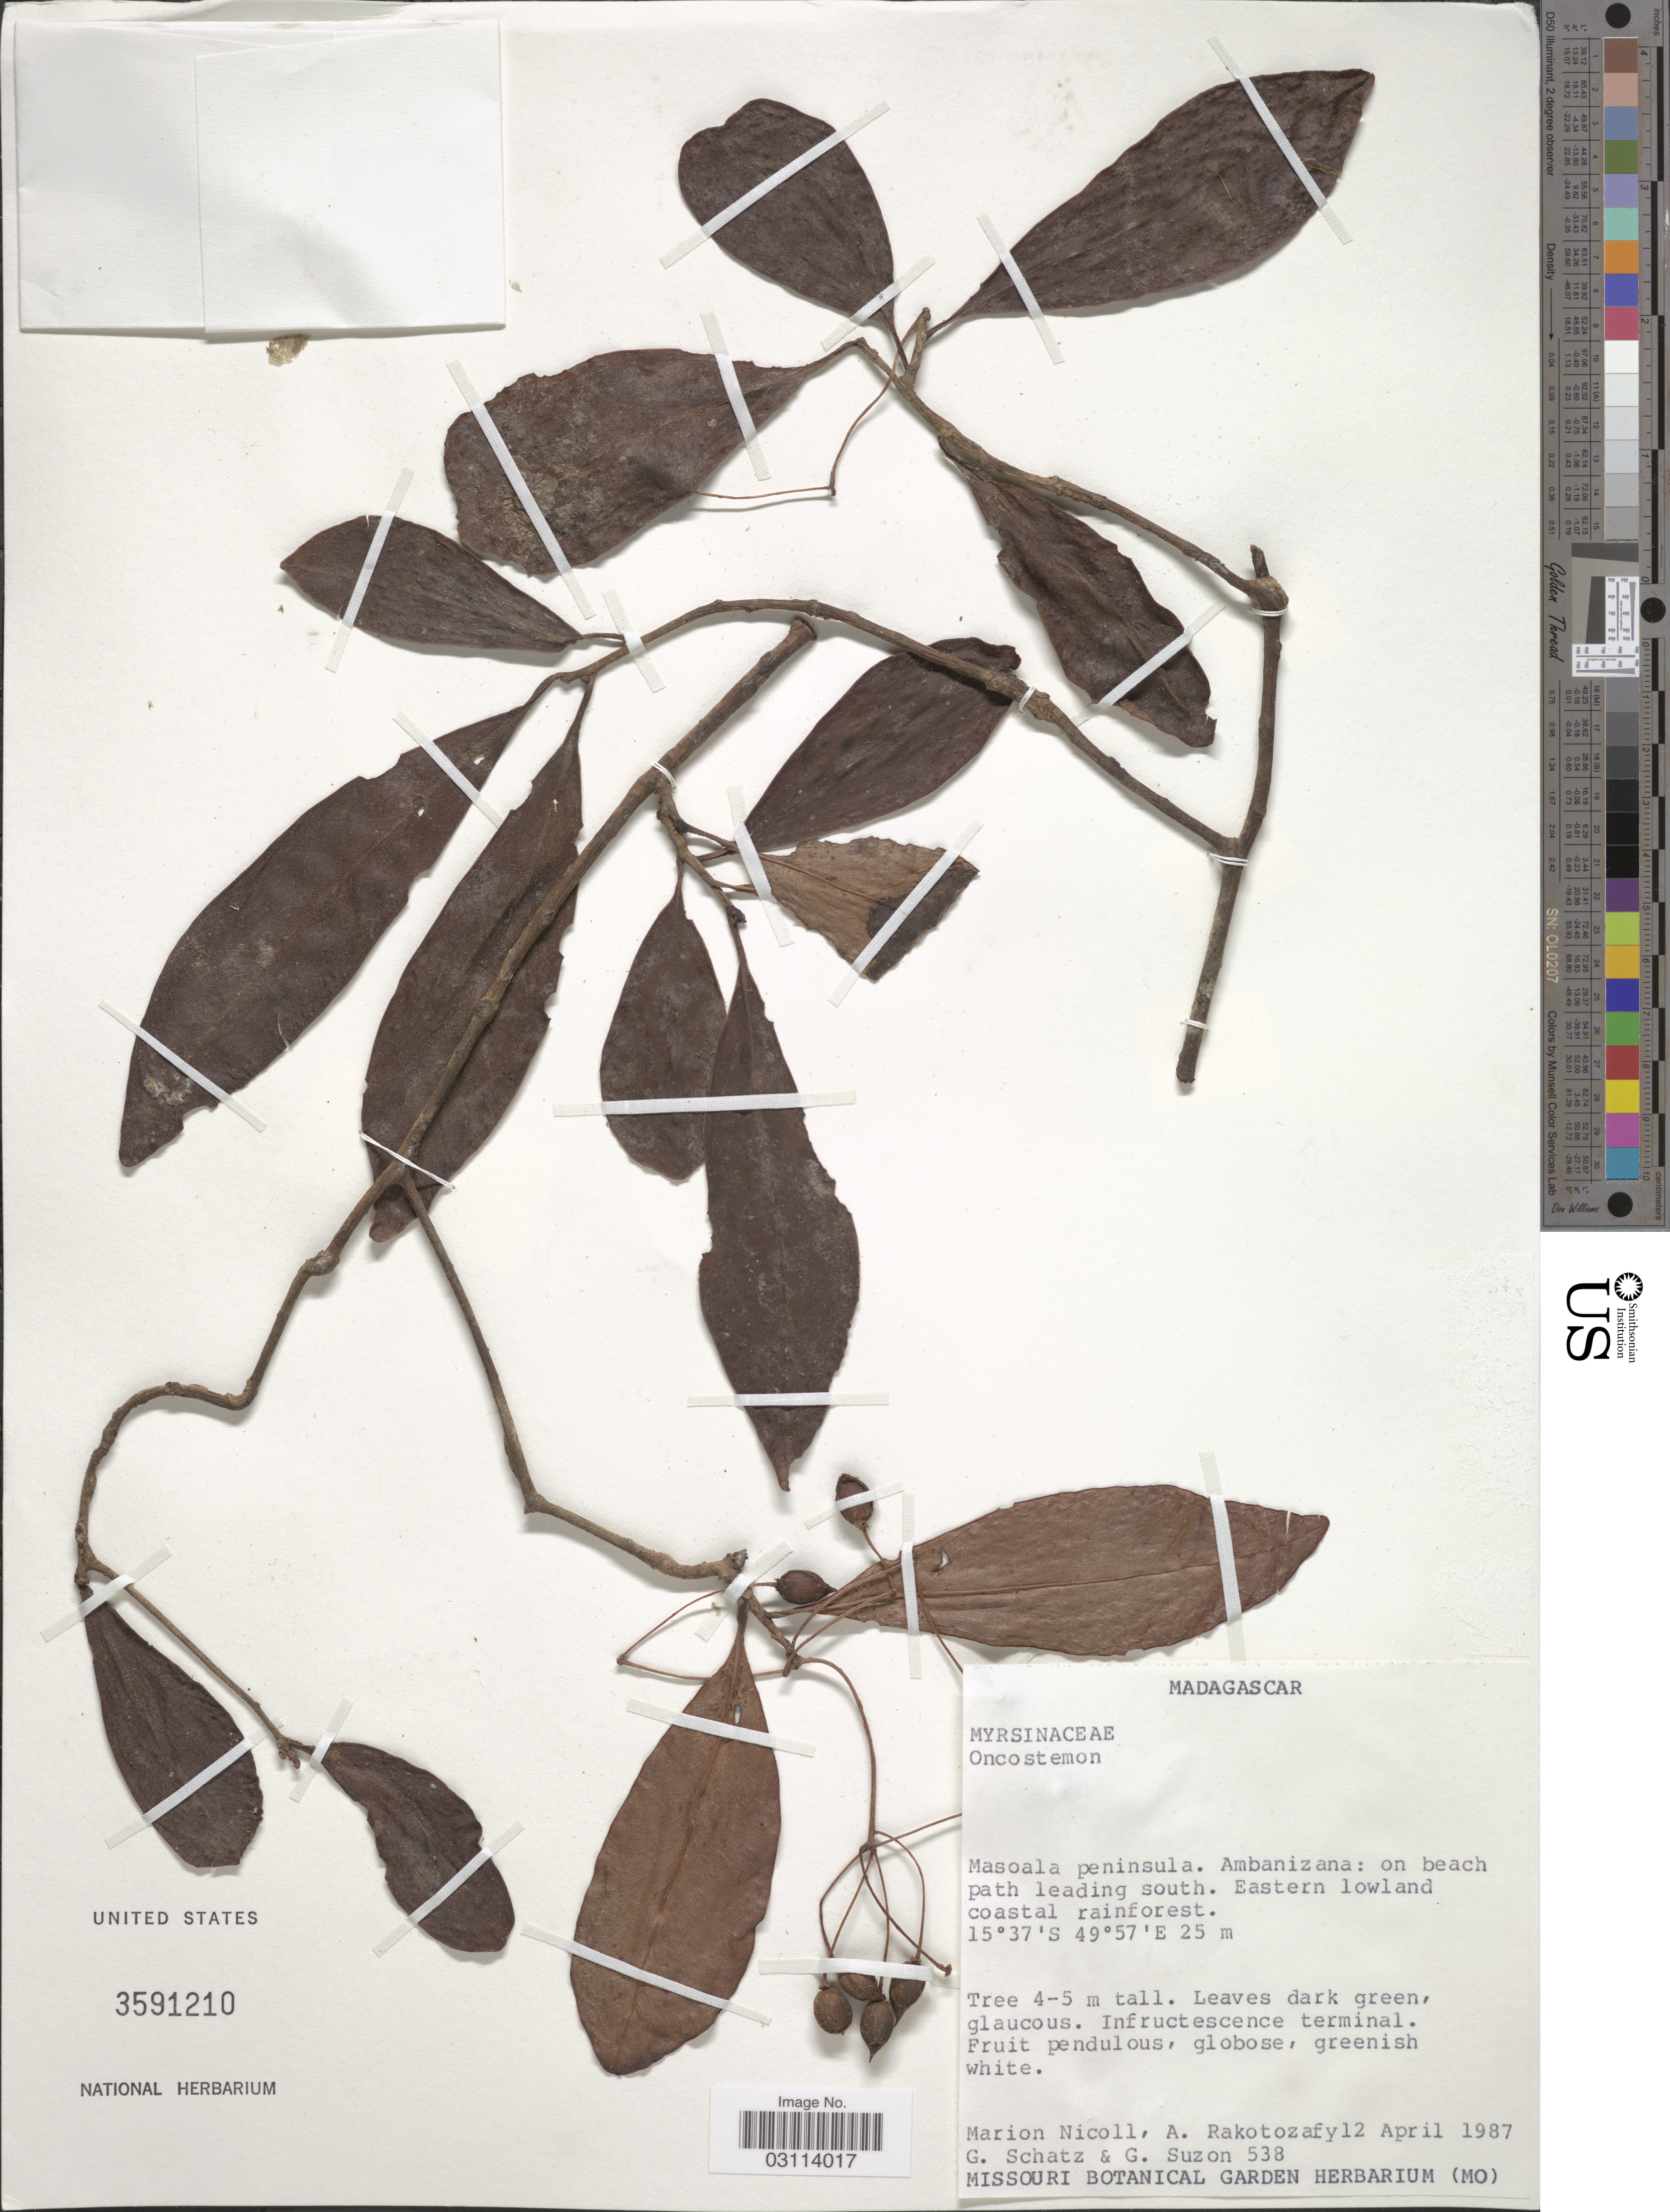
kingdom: Plantae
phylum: Tracheophyta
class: Magnoliopsida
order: Ericales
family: Primulaceae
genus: Oncostemon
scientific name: Oncostemon sp.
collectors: M. F. Nicoll, A. Rakotozafy, G. Schatz & G. Suzon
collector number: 538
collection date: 1987-04-12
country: Madagascar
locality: Masoala Peninsula. Ambanizana: on beach path leading south. Eastern lowland coastal rainforest.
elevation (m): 25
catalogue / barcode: US 3591210